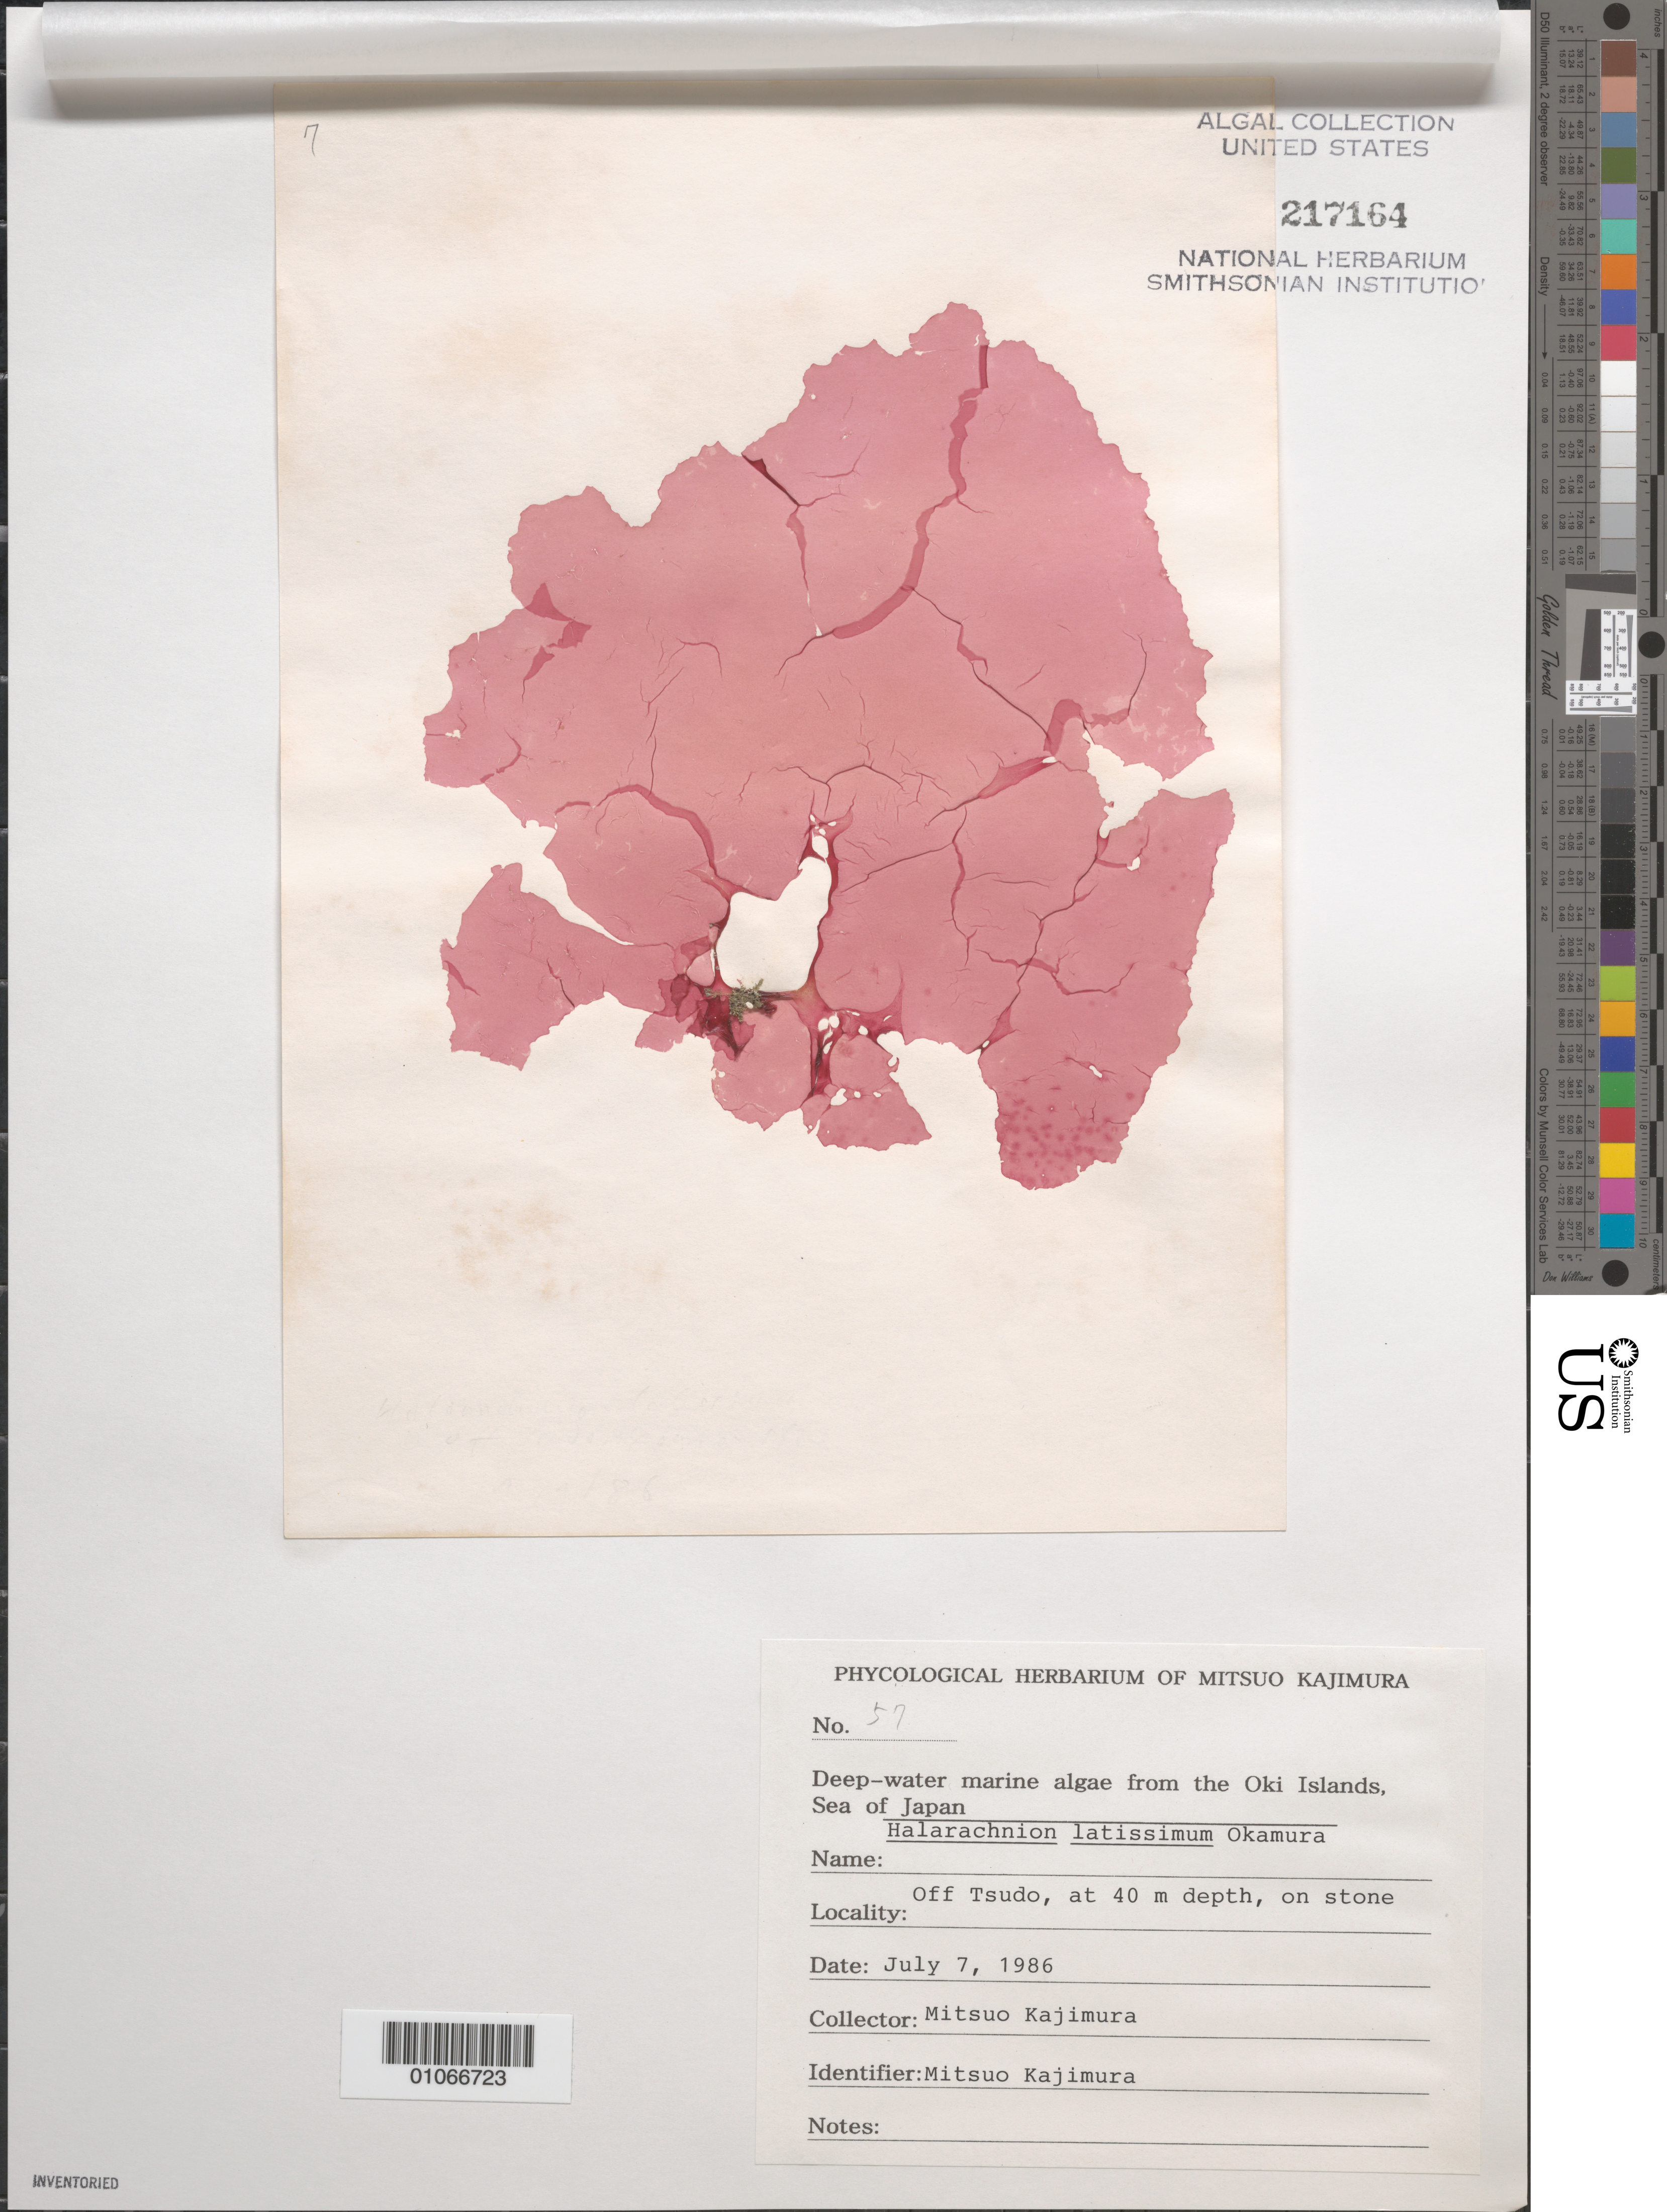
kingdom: Plantae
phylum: Rhodophyta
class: Florideophyceae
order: Gigartinales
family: Furcellariaceae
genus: Halarachnion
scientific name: Halarachnion latissimum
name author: Okamura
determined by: Kajimura, Mitsuo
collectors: M. Kajimura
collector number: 57 & specimen 7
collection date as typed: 07 Jul 1986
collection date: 1986-07-07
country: Japan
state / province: Simane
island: Oki Is.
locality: Off Tsudo [village], Sea of Japan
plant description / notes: Phycologial Herbarium of Mitsuo Kajimura, Deep-water marine algae from the Oki Islands, Sea of Japan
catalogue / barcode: US 217164